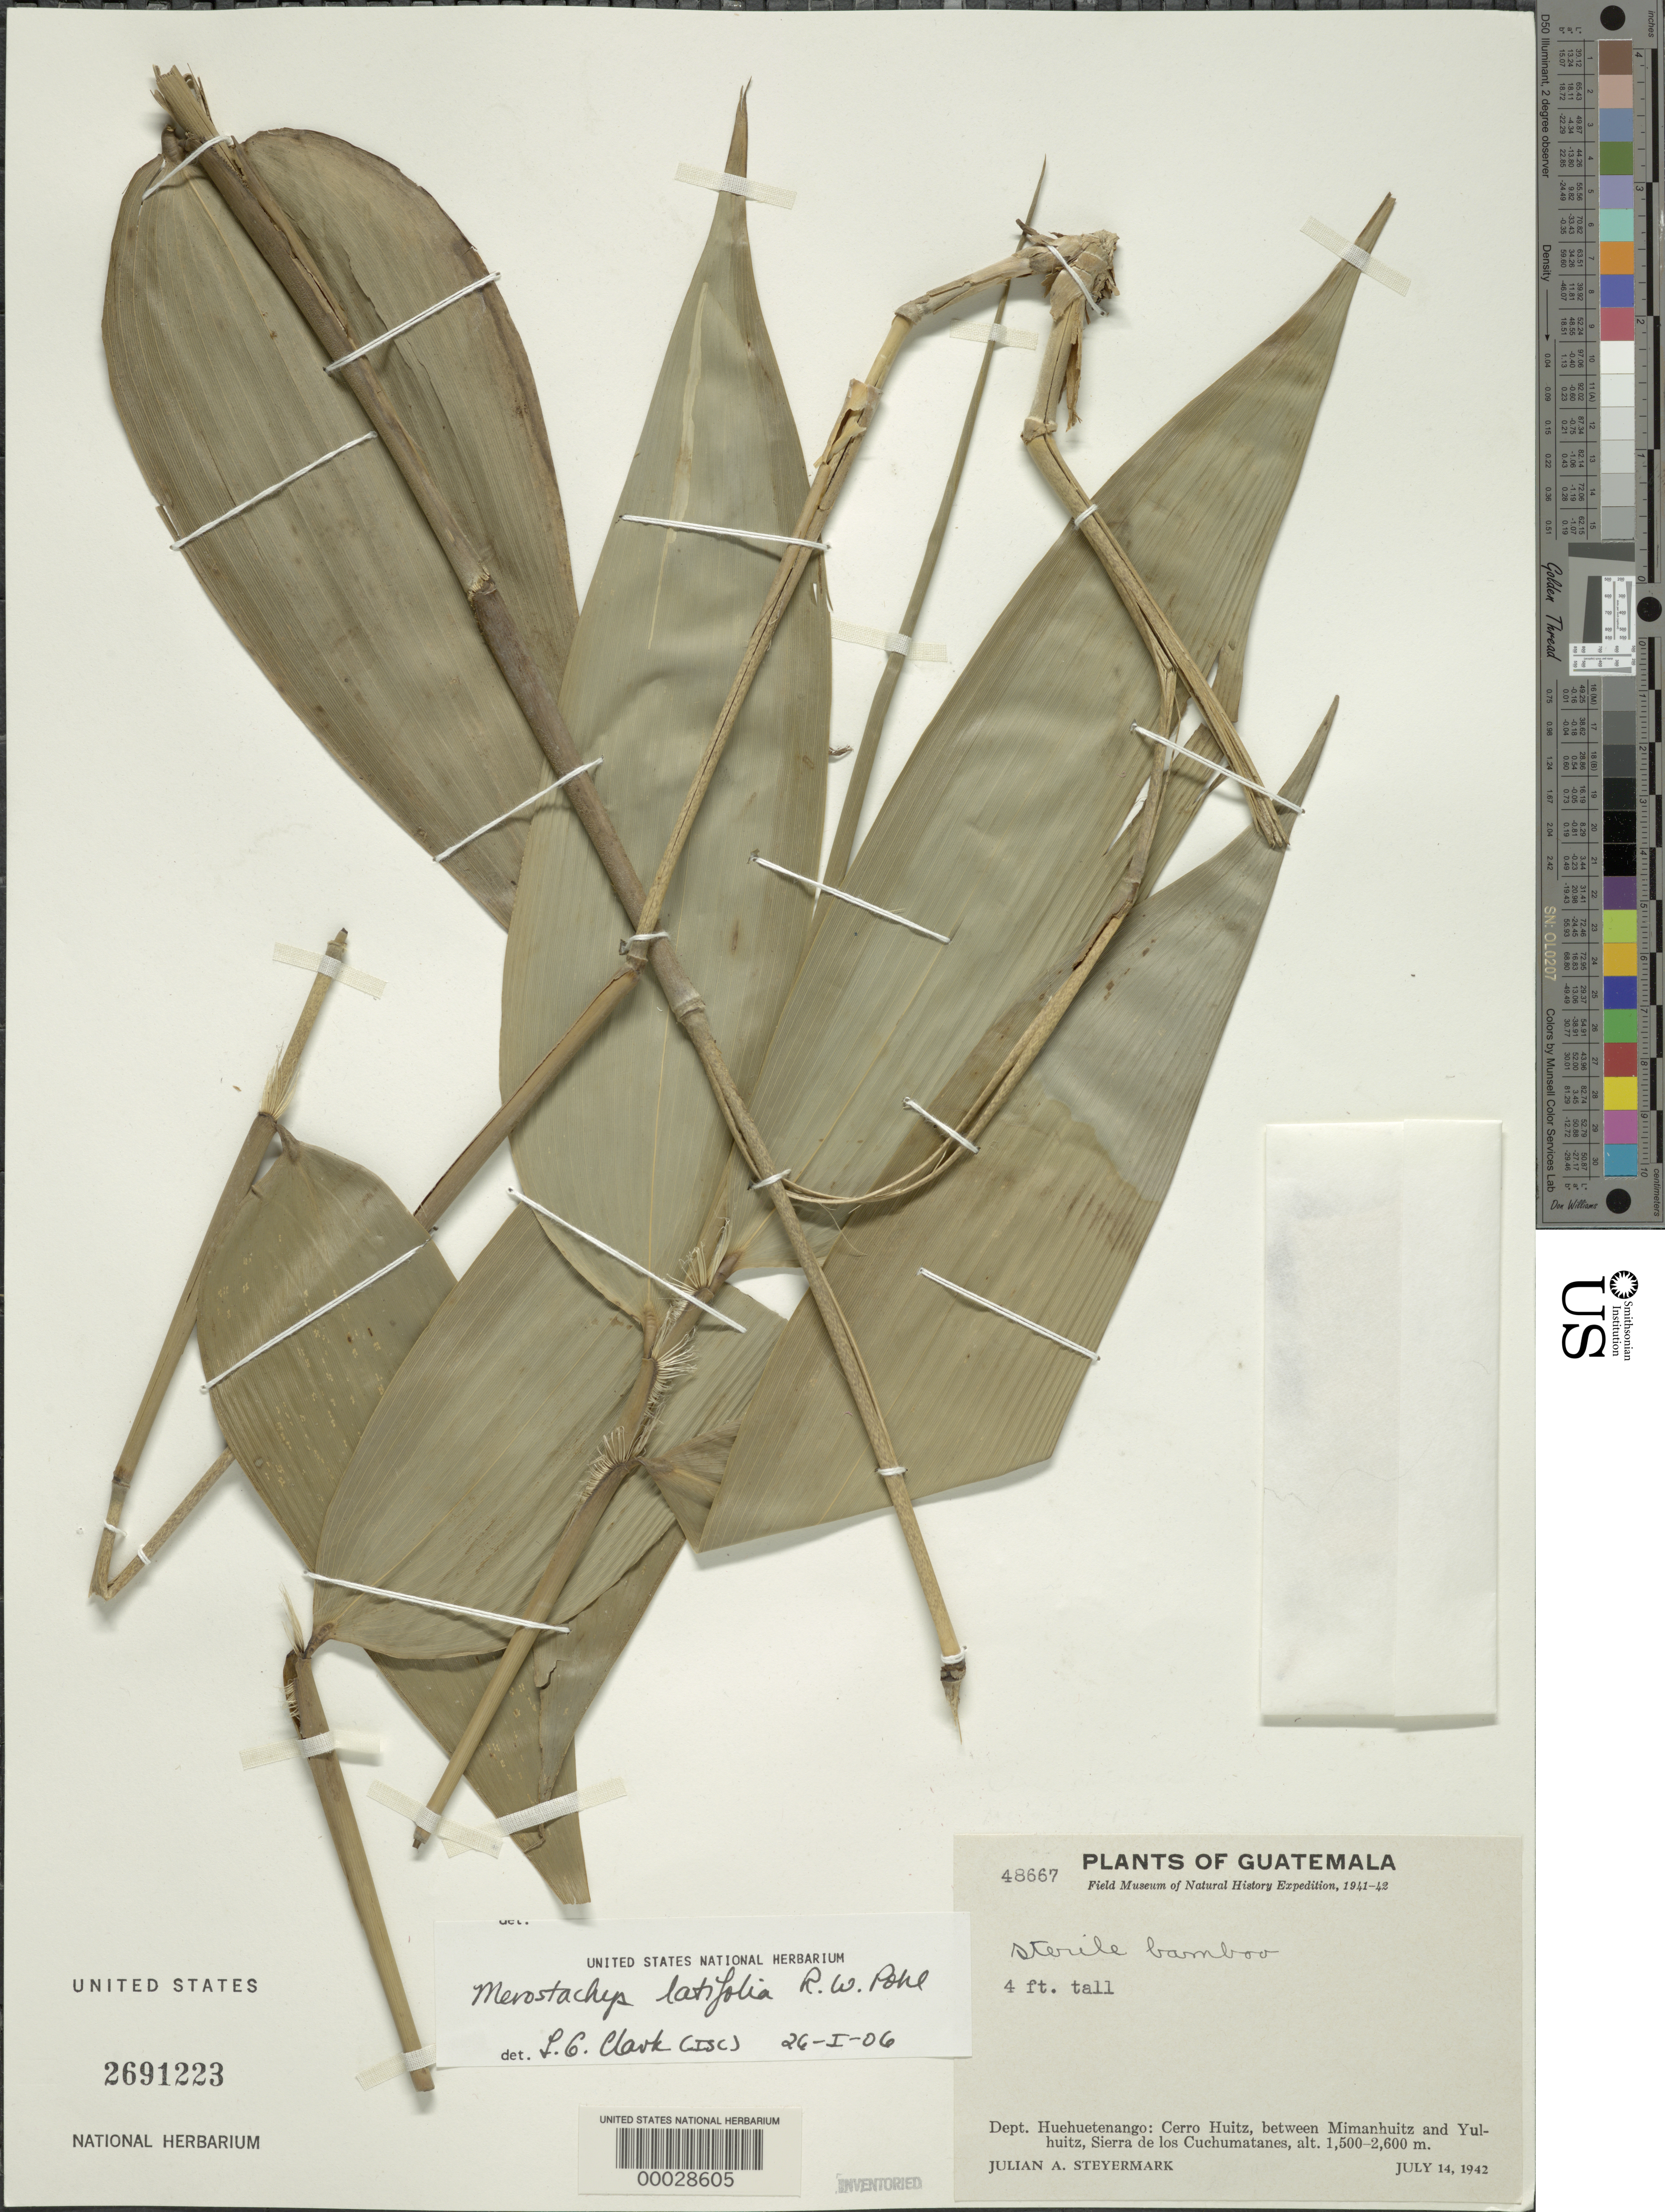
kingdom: Plantae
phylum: Tracheophyta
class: Liliopsida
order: Poales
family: Poaceae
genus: Merostachys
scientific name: Merostachys latifolia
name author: R.W. Pohl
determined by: Clark, Lynn G., (ISC), Iowa State University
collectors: J. Steyermark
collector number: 48667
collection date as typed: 14 Jul 1942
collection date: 1942-07-14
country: Guatemala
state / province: Huehuetenango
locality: Cerro Huitz, Sierra de las Cuchumatanes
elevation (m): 1500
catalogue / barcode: US 2691223